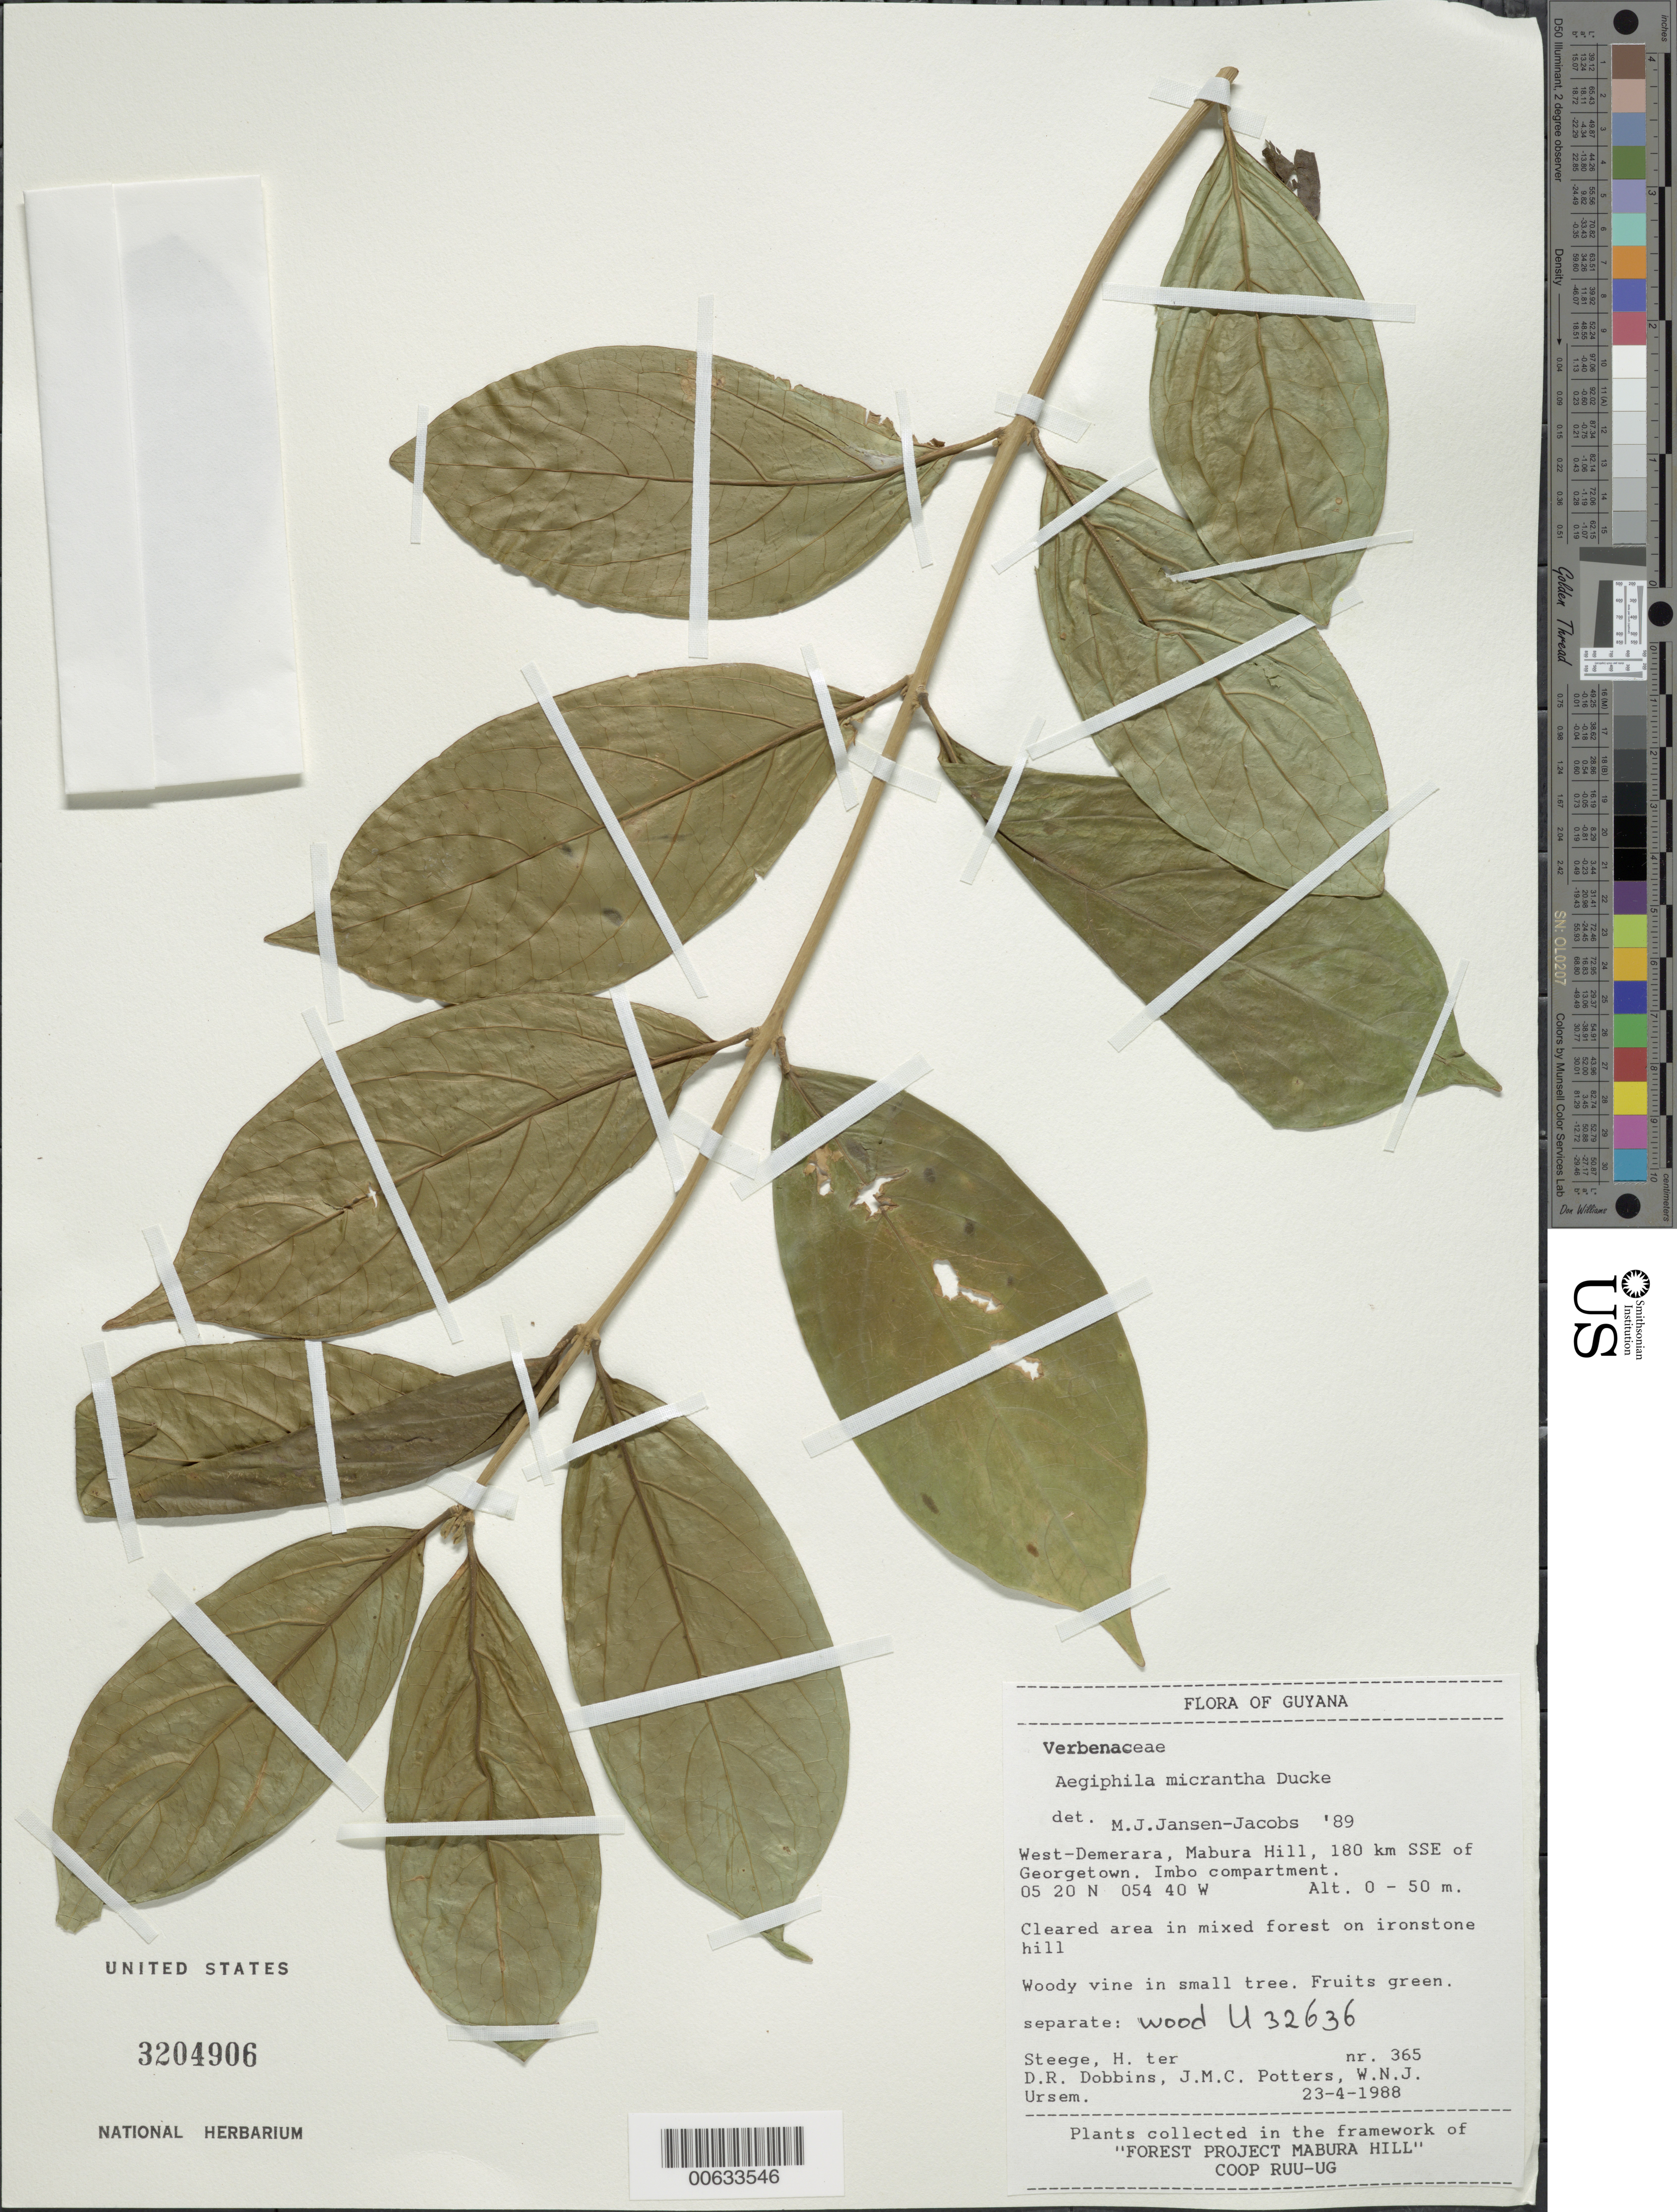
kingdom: Plantae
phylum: Tracheophyta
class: Magnoliopsida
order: Lamiales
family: Lamiaceae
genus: Aegiphila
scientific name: Aegiphila macrantha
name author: Ducke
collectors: H. ter Steege, D. Dobbins, J. Potters & W. Ursem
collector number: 365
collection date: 1988-04-23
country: Guyana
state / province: Essequibo Isl-W. Demerara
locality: West-Demerara, Mabura Hill, 180 km SSE of Georgetown. Imbo compartment.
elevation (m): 0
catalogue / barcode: US 3204906